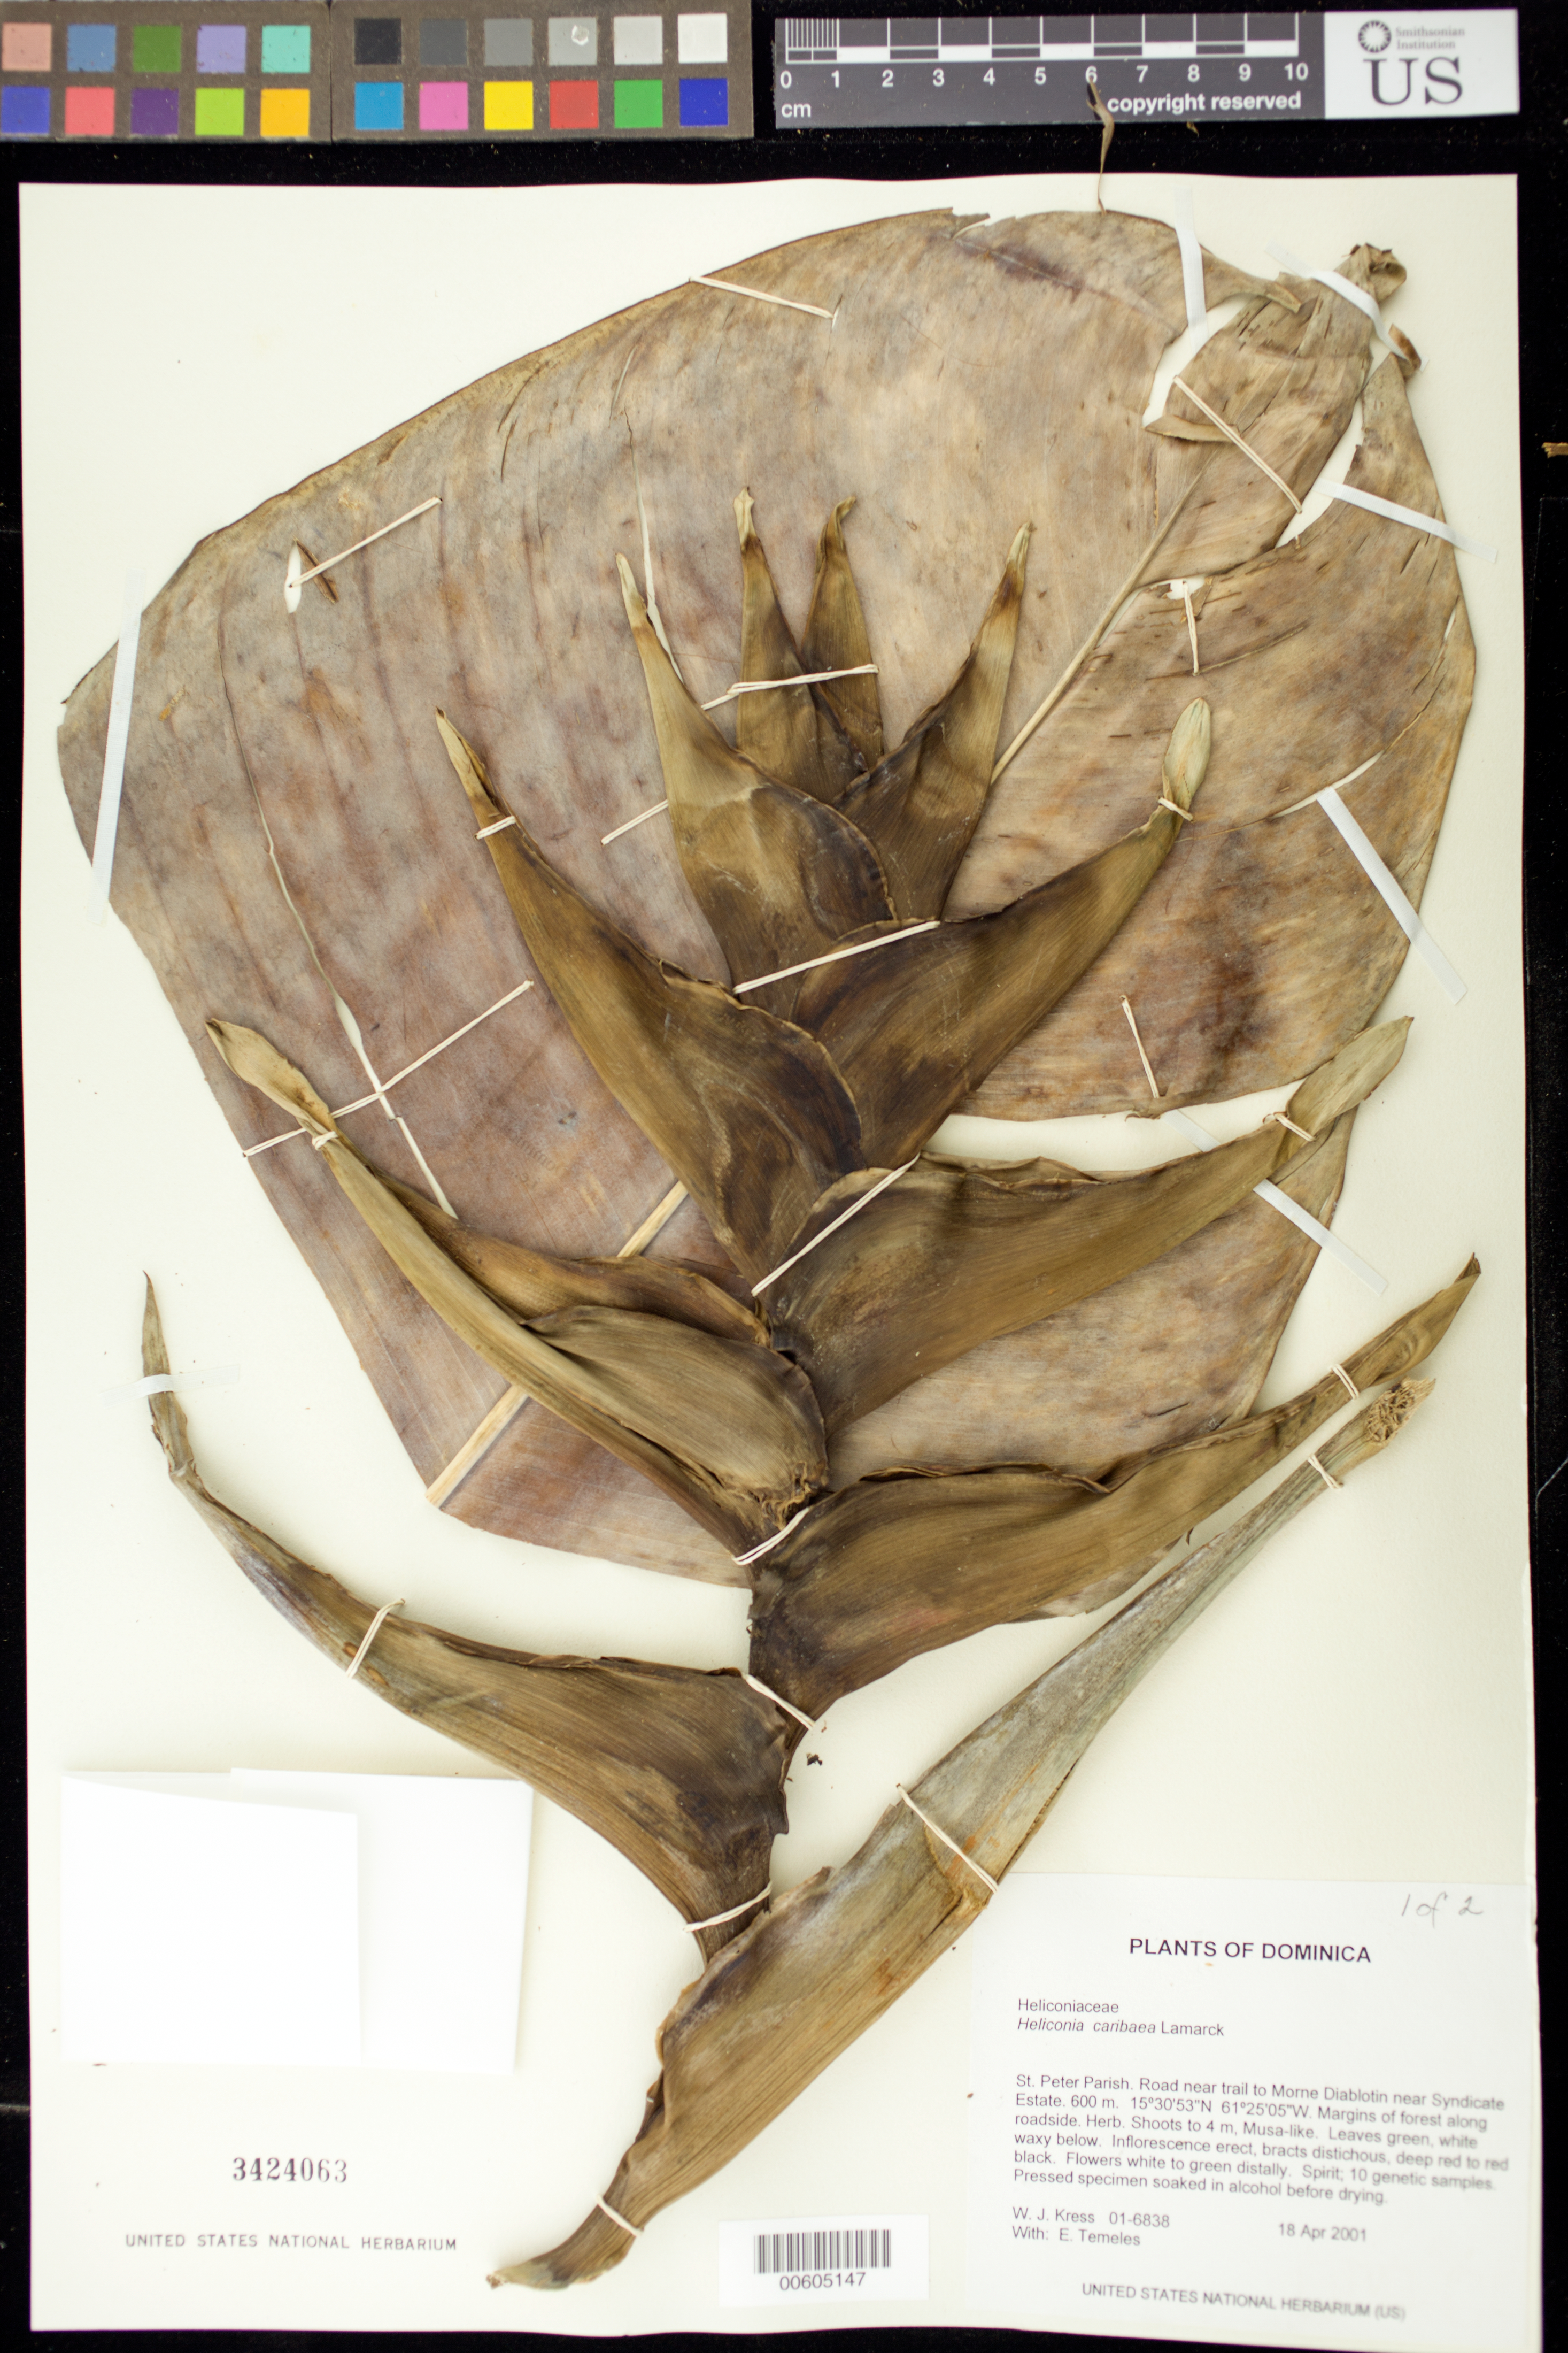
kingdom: Plantae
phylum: Tracheophyta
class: Liliopsida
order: Zingiberales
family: Heliconiaceae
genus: Heliconia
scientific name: Heliconia caribaea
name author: Lam.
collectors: W. J. Kress & E. Temeles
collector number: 01-6838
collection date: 2001-04-18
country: Dominica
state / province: St. Peter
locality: Road near trail to Morne Diablotin near Syndicate Estate.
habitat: Margins of forest along roadside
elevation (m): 600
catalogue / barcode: US 3424063